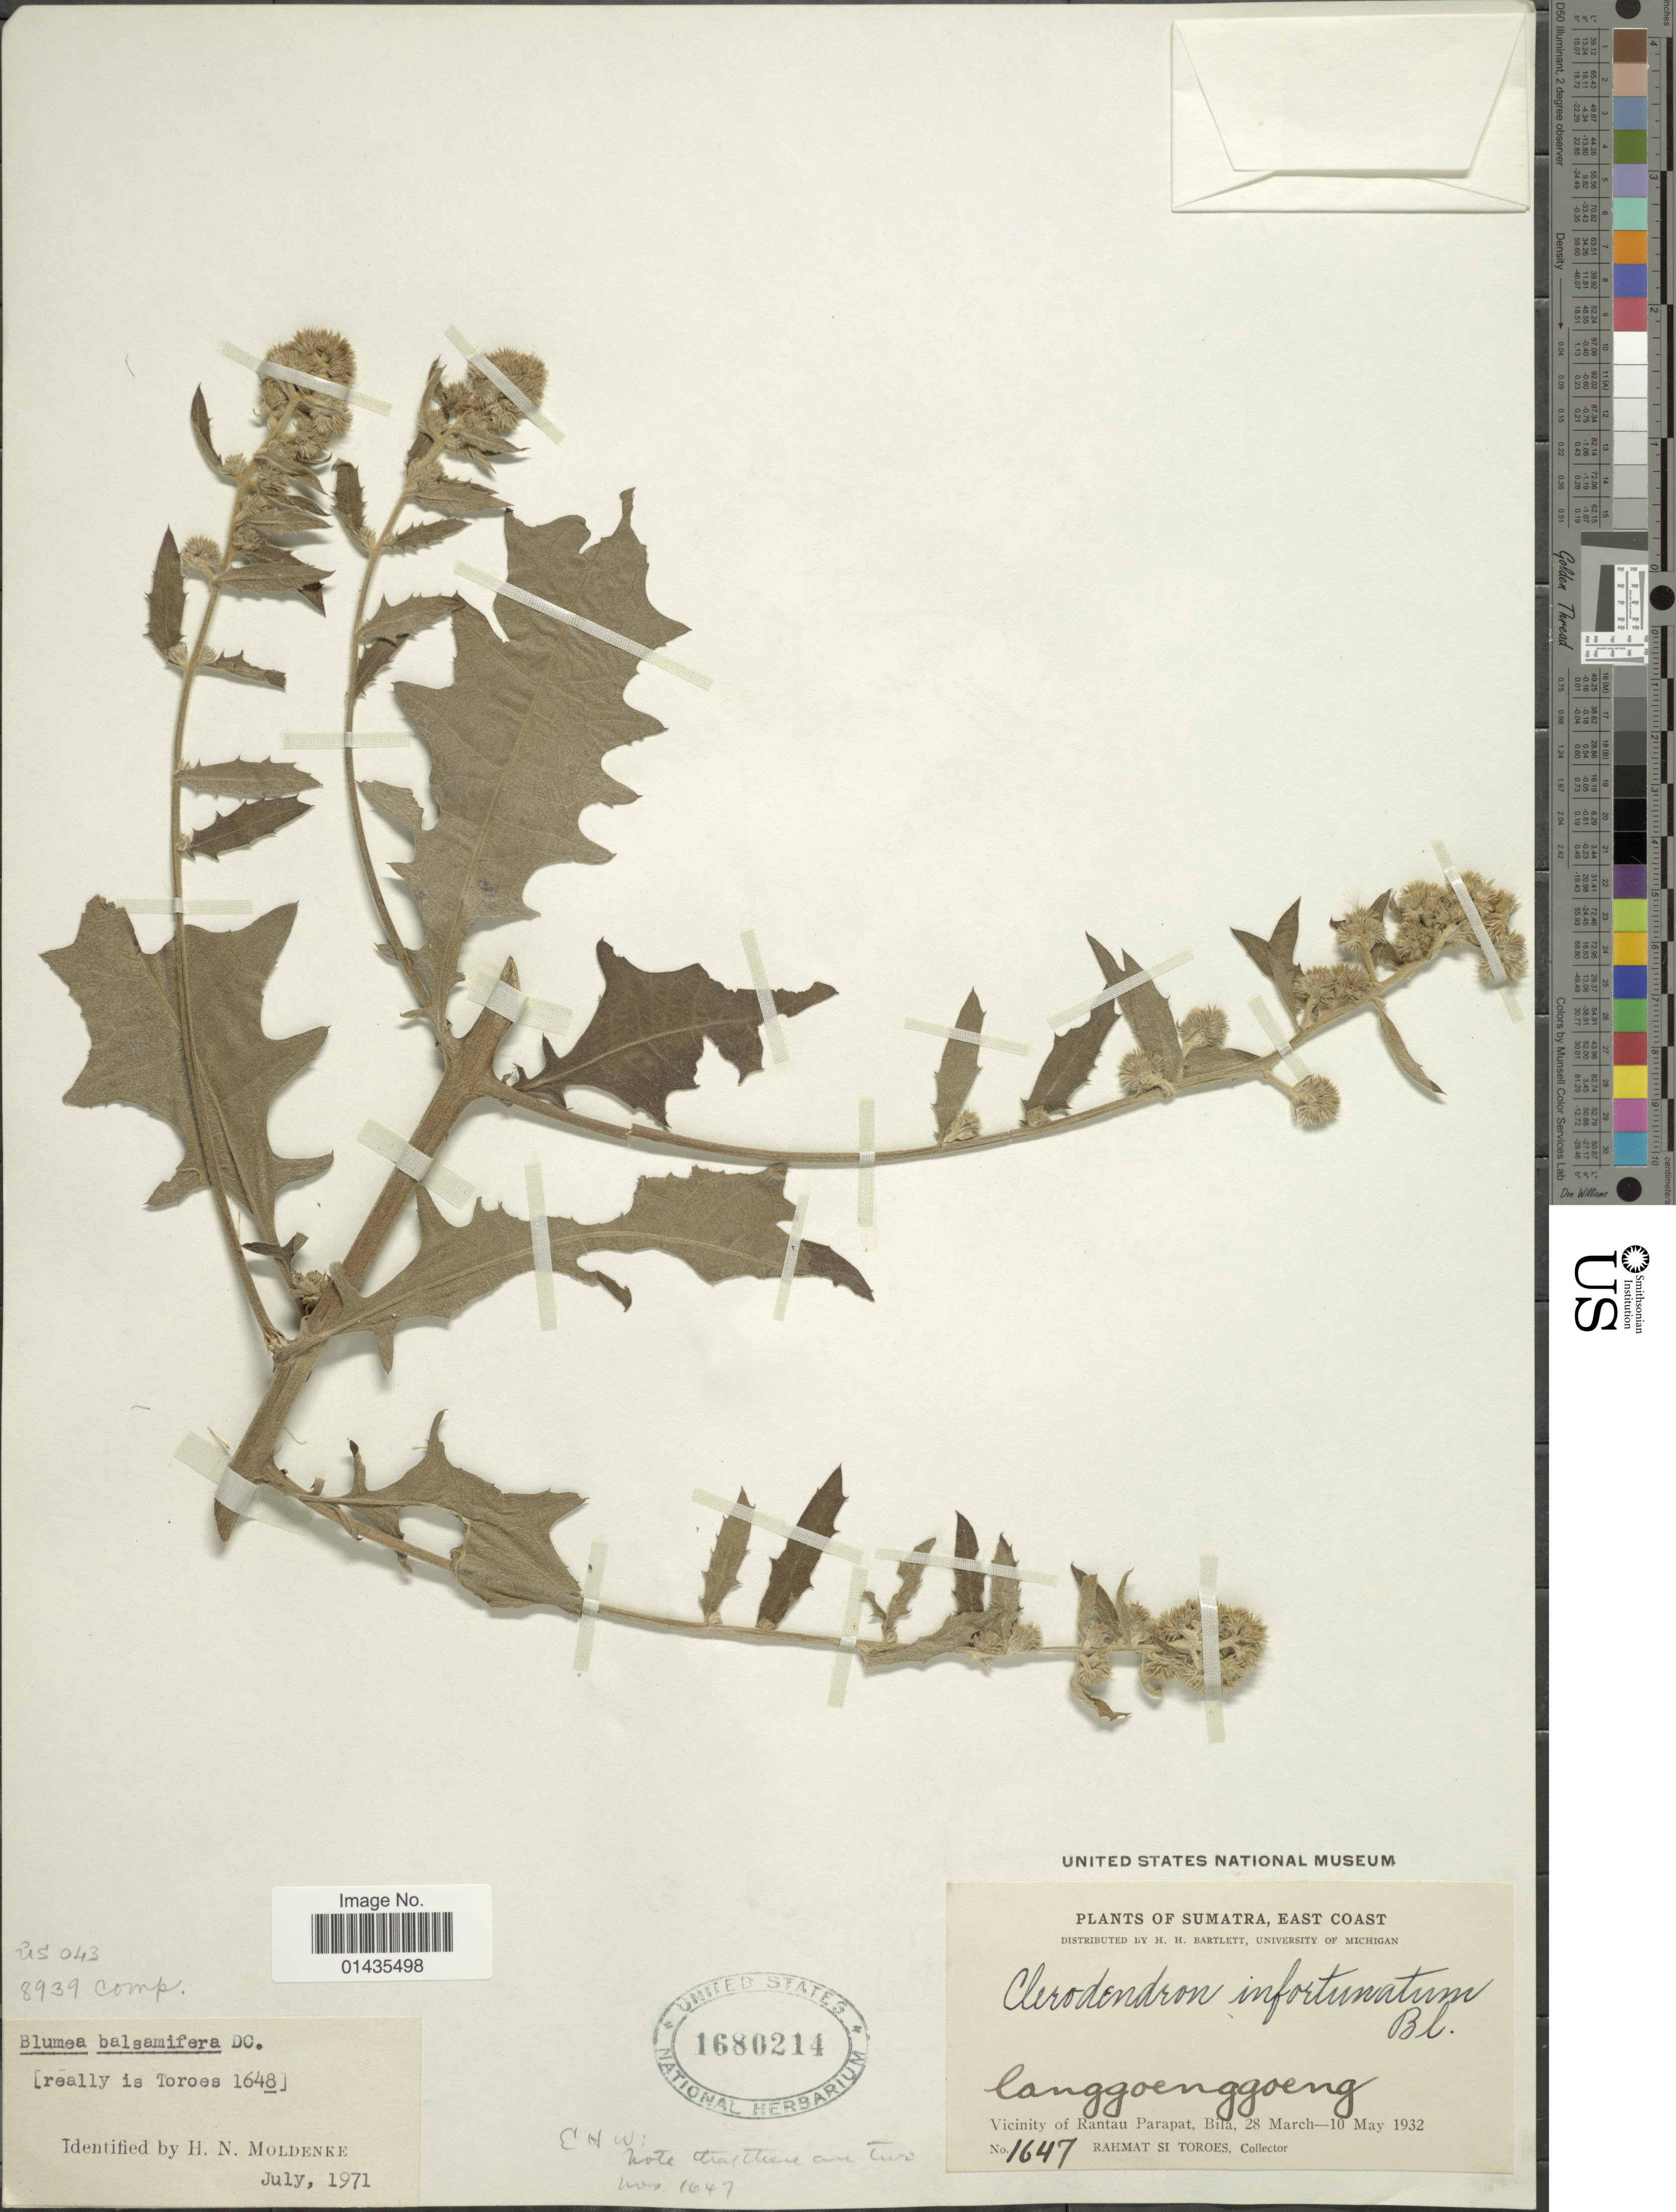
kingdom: Plantae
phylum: Tracheophyta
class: Magnoliopsida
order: Asterales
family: Asteraceae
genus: Blumea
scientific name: Blumea balsamifera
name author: (L.) DC.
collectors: Rahmat Si Boeea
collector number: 1647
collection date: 1932-03-28/1932-05-10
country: Indonesia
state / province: Sumatra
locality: East Coast, Vicinity of Rantau Parapat, Bila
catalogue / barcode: US 1680214